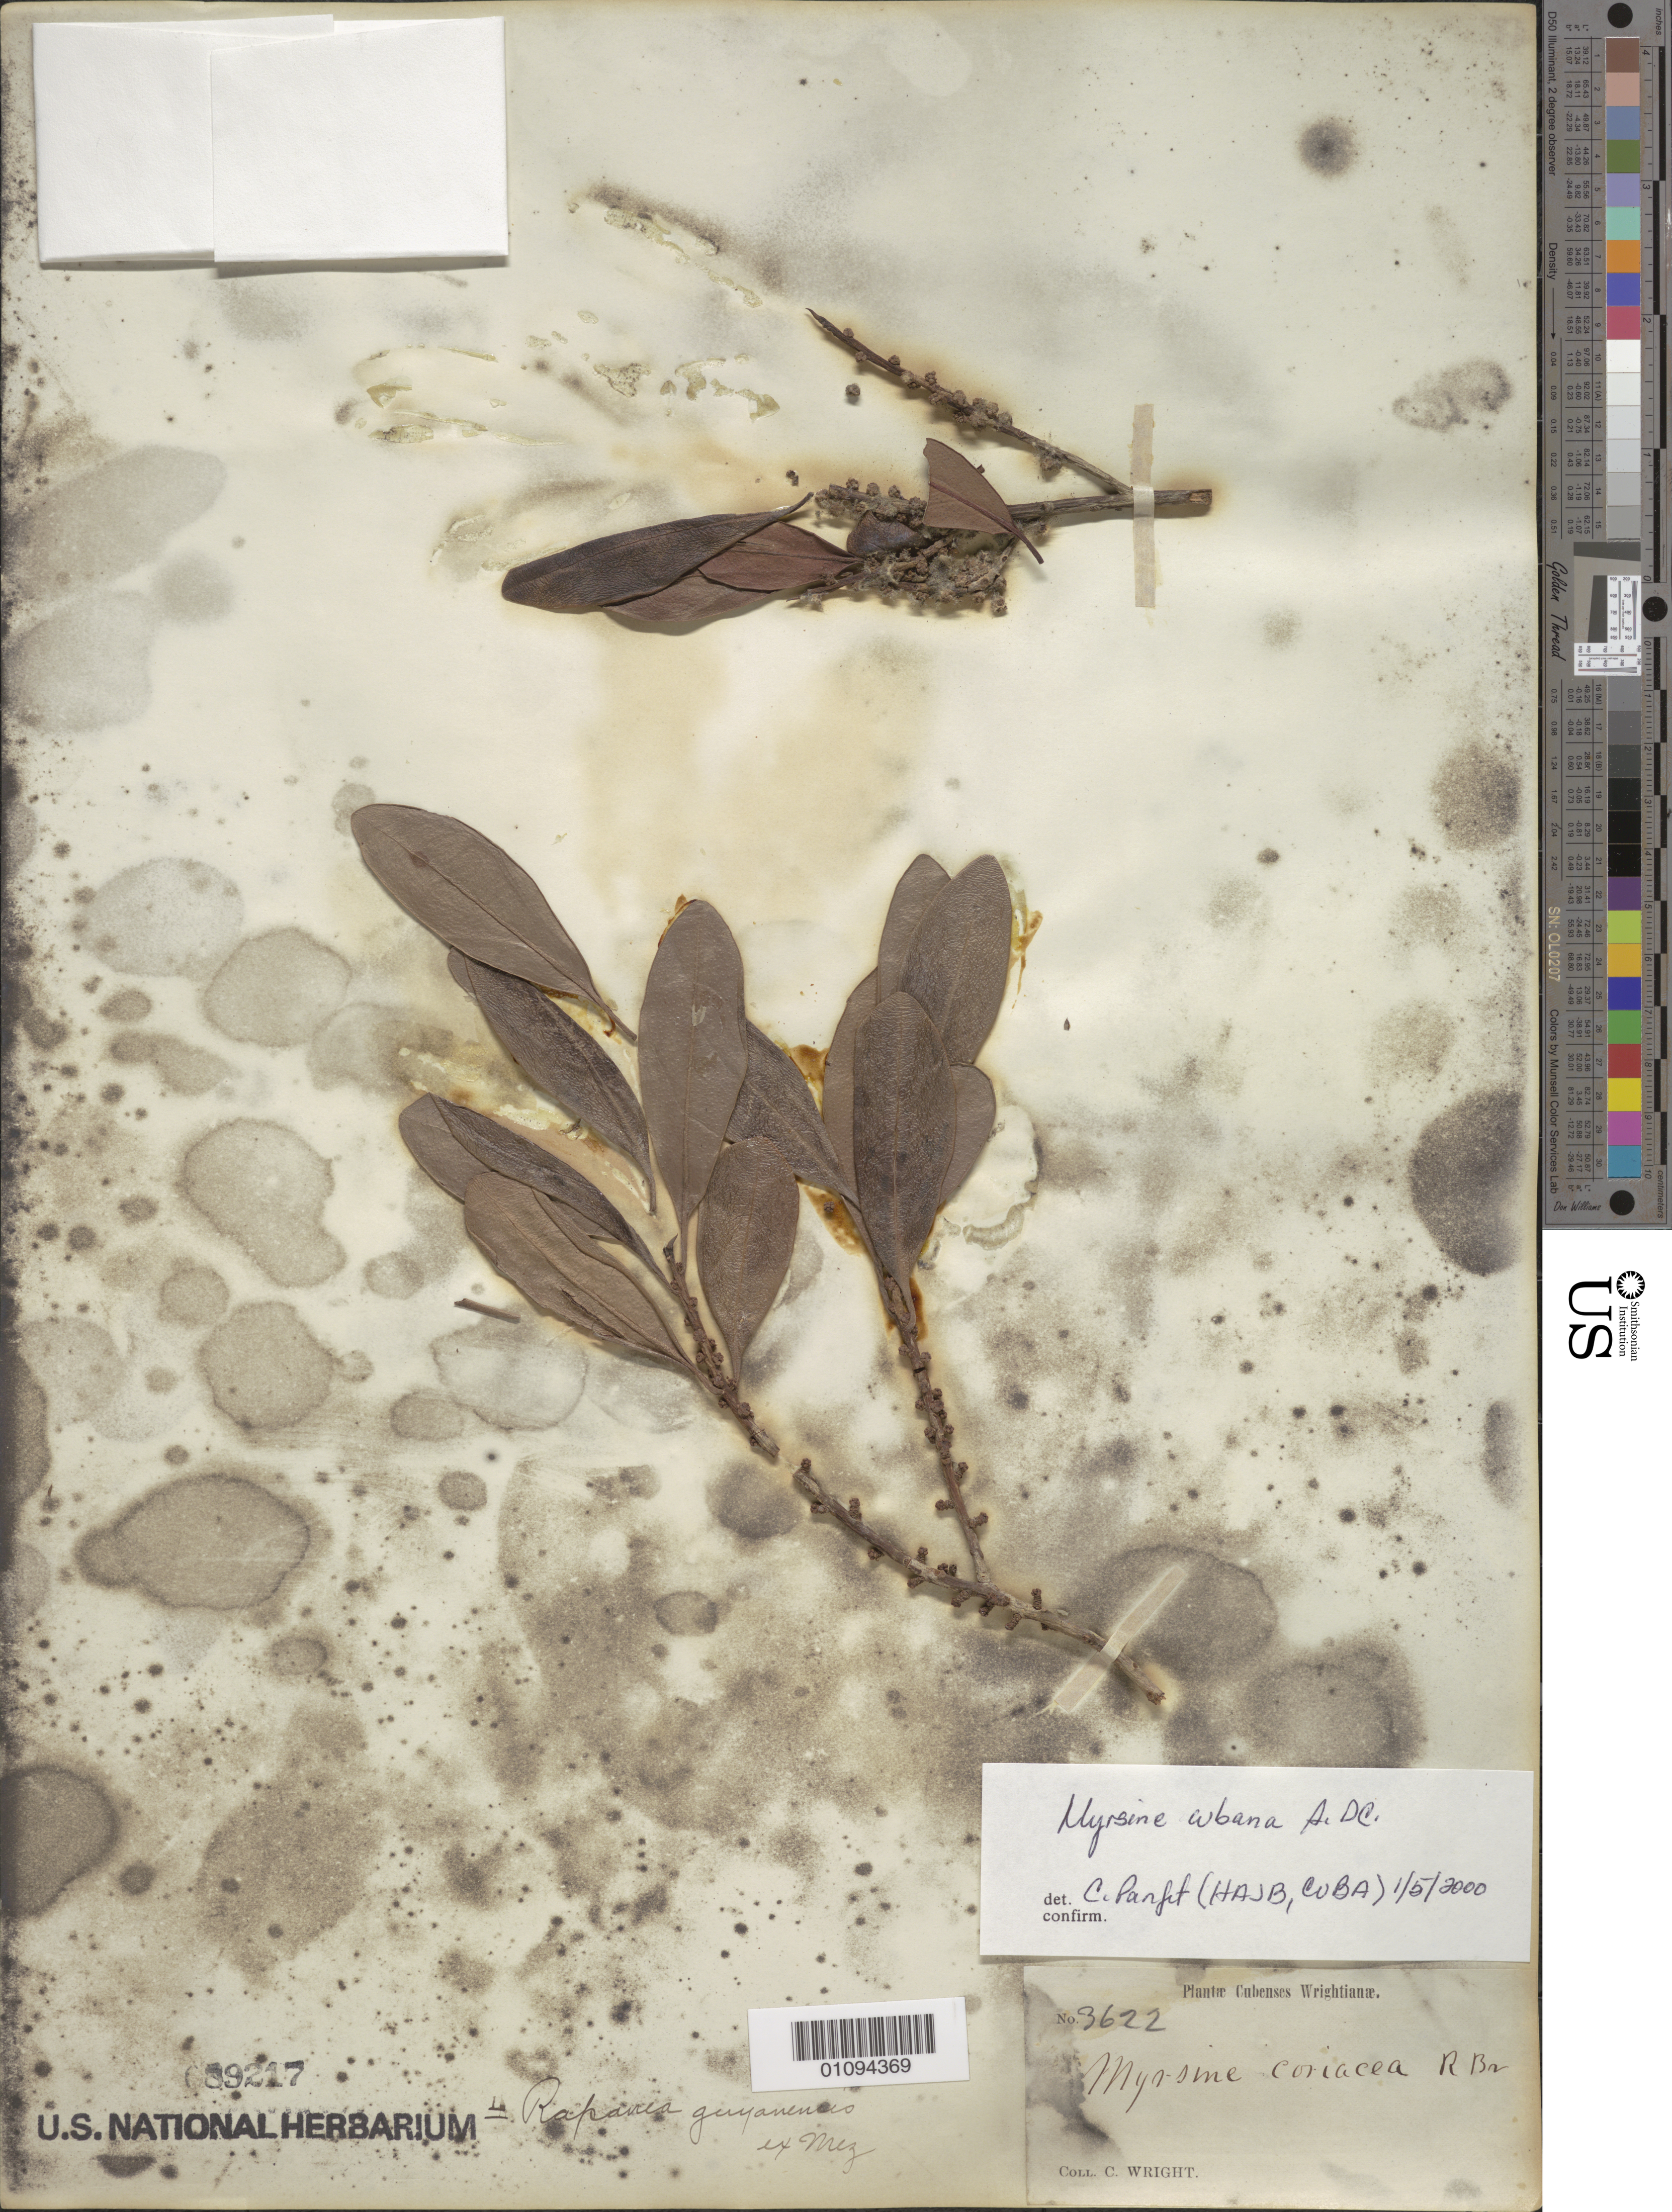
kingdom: Plantae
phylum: Tracheophyta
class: Magnoliopsida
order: Ericales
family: Primulaceae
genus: Myrsine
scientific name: Myrsine cubana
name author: A. DC.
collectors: C. Wright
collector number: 3622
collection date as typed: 1800 to 1899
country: Cuba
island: Cuba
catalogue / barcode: US 89217